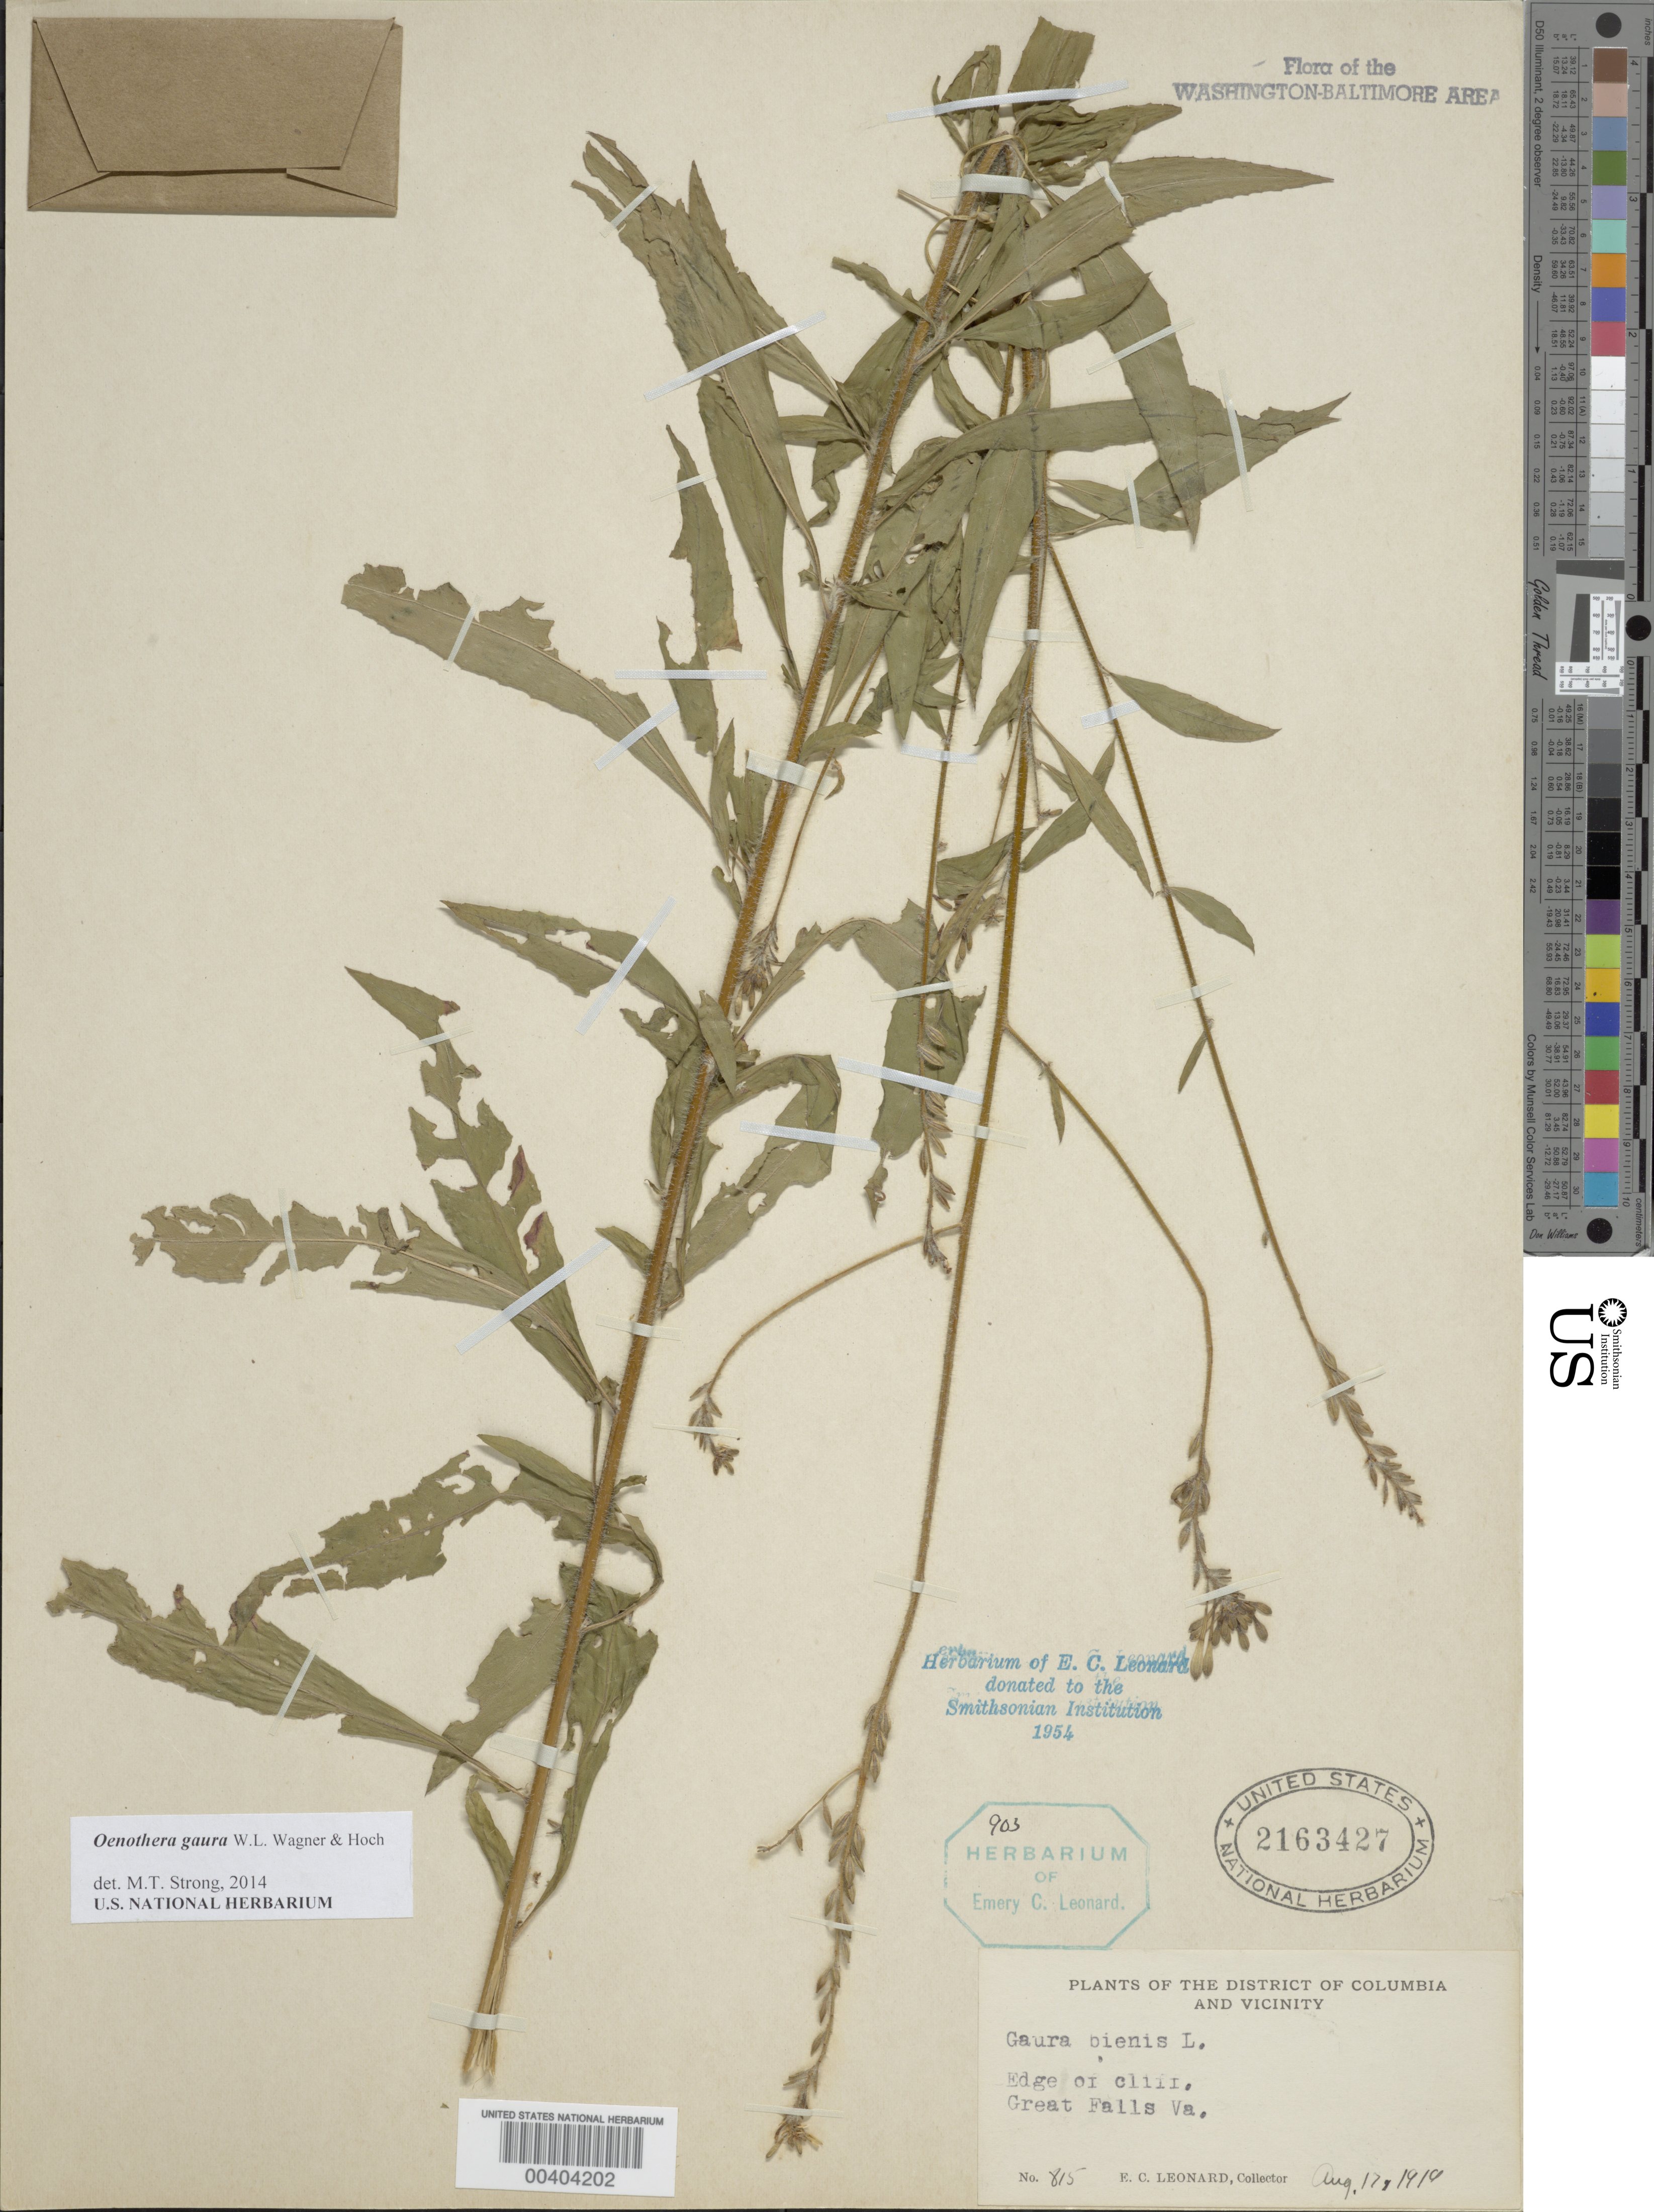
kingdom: Plantae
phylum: Tracheophyta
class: Magnoliopsida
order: Myrtales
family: Onagraceae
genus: Oenothera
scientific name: Oenothera gaura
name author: W.L. Wagner & Hoch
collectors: E. C. Leonard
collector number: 815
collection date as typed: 17 Aug 1919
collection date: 1919-08-17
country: United States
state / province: Virginia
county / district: Fairfax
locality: Great Falls C. and O. Canal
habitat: Edge of cliff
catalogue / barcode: US 2163427